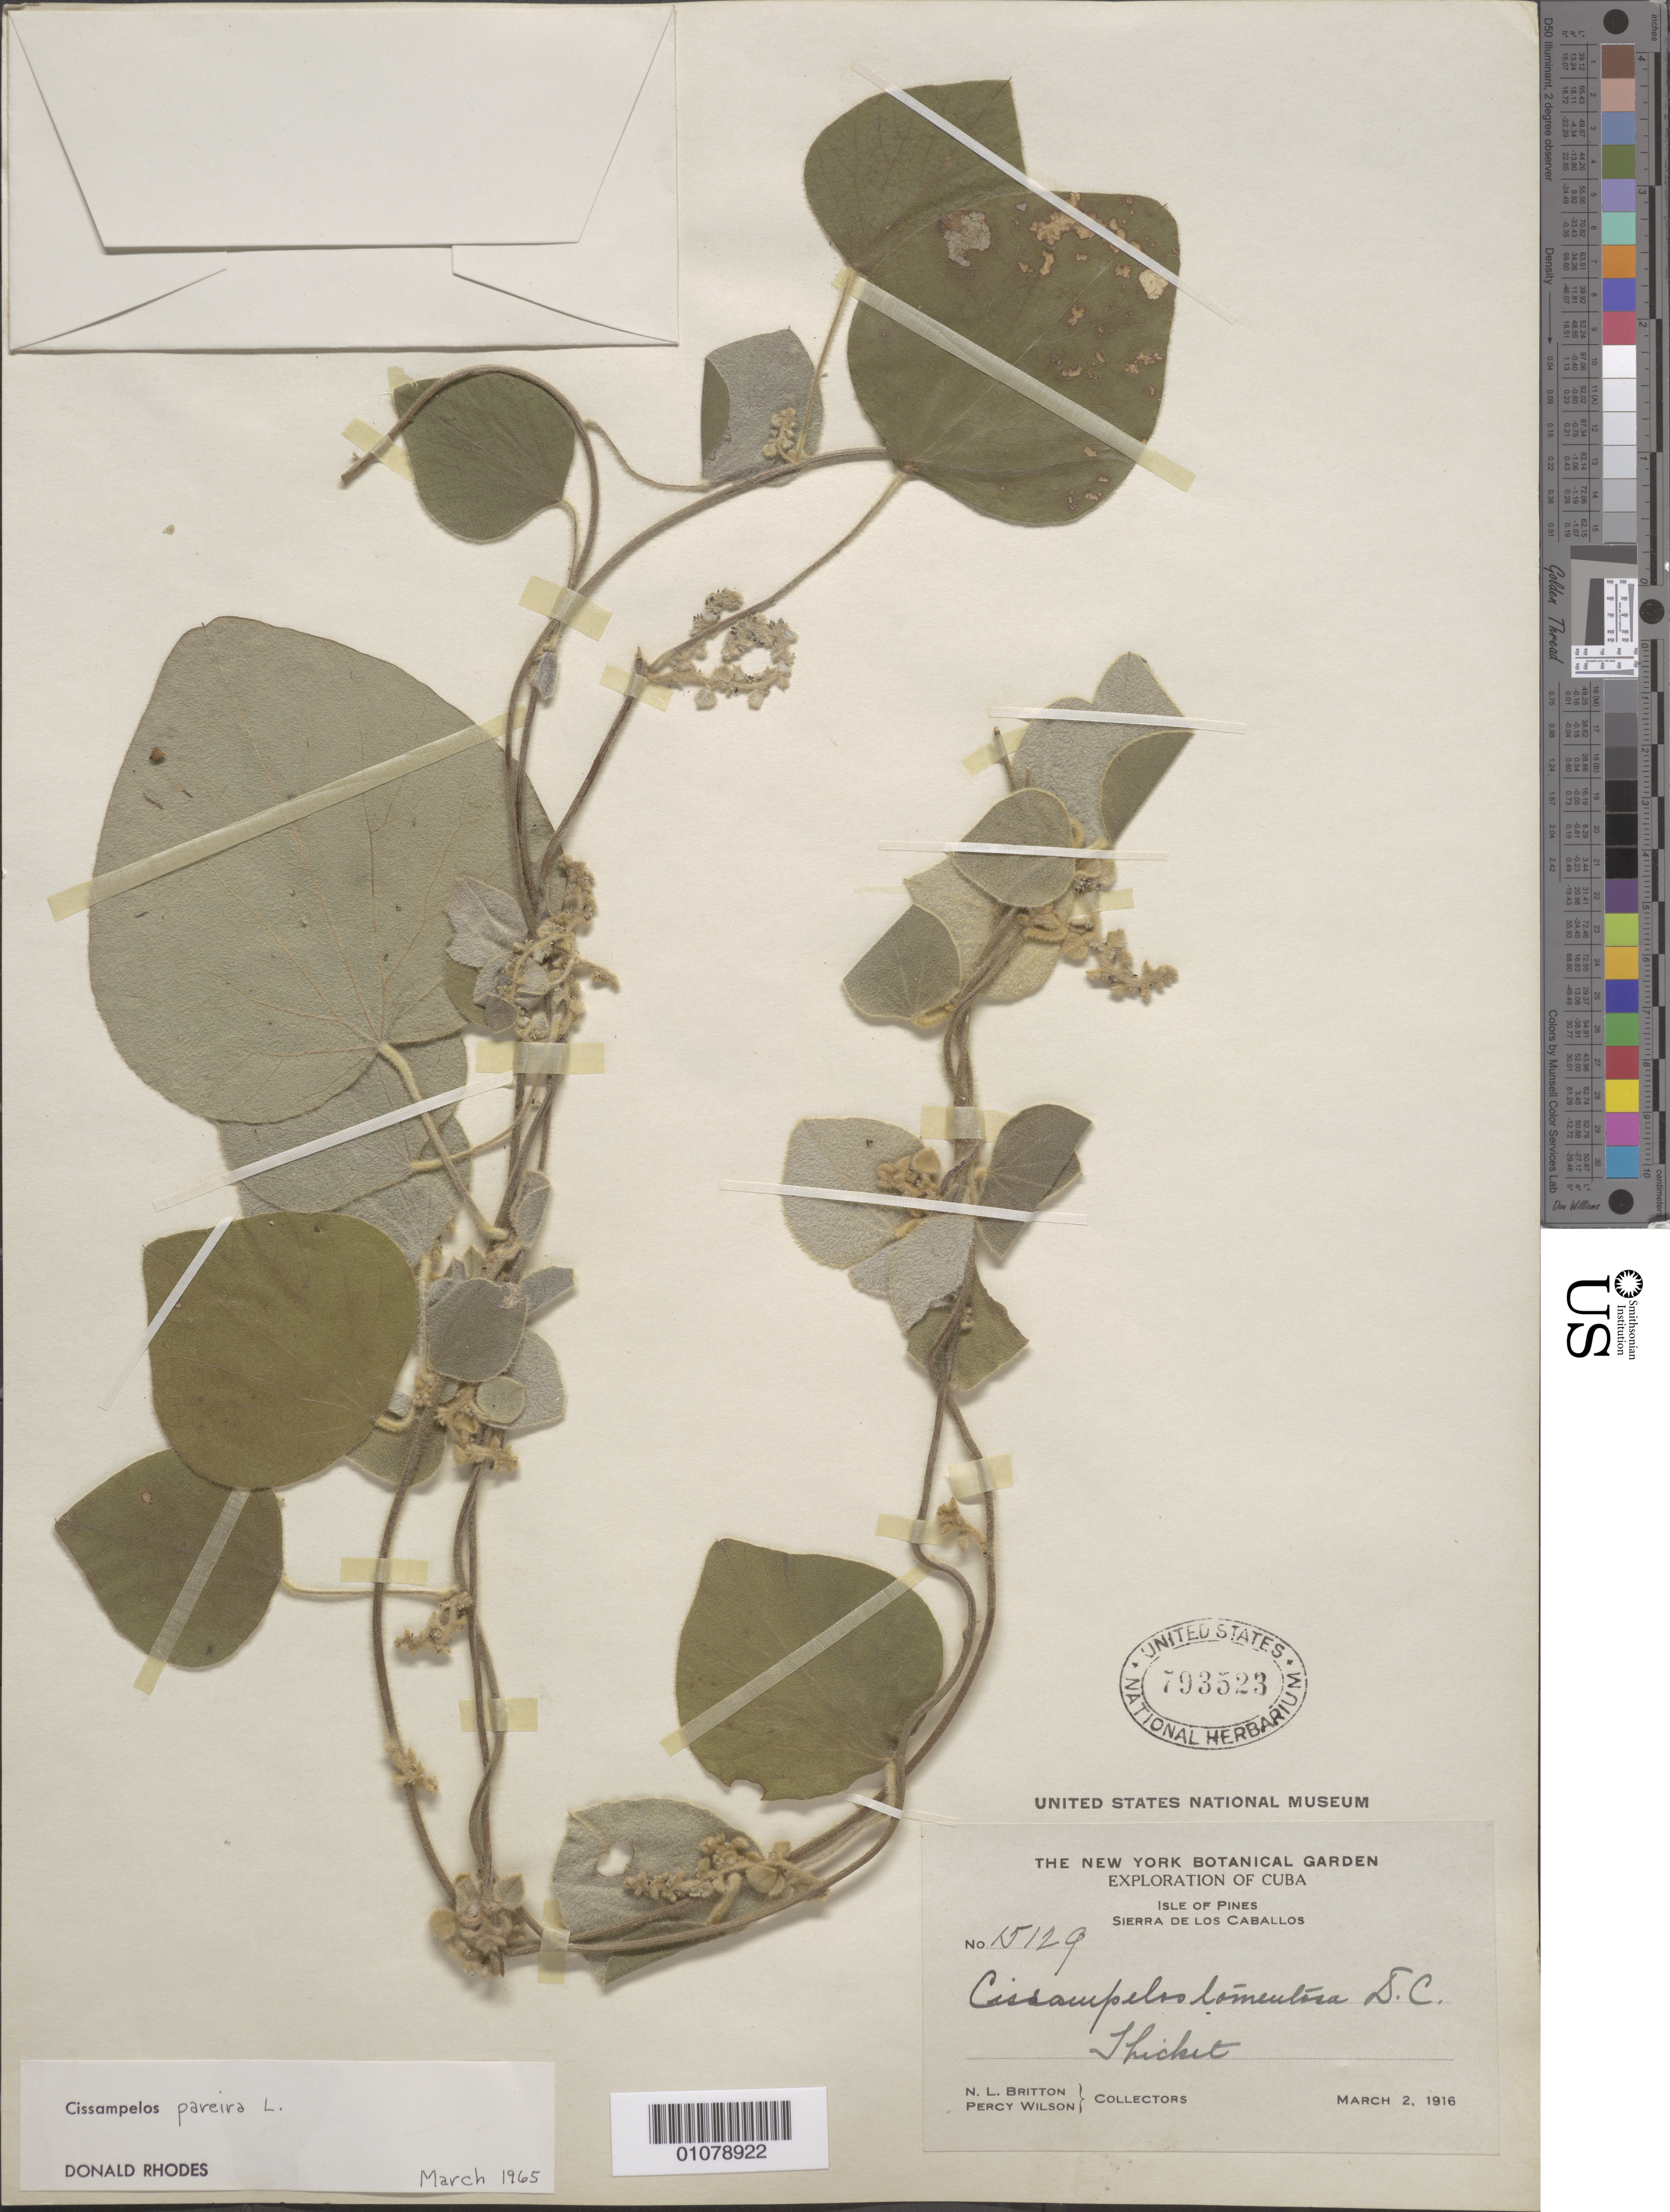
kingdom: Plantae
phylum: Tracheophyta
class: Magnoliopsida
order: Ranunculales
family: Menispermaceae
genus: Cissampelos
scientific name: Cissampelos pareira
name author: L.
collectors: N. Britton & P. Wilson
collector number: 15129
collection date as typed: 02 Mar 1916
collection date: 1916-03-02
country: Cuba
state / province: Isla de La Juventud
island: Isla de la Juventud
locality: Isle of Pines, Sierra de los Caballos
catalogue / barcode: US 793523